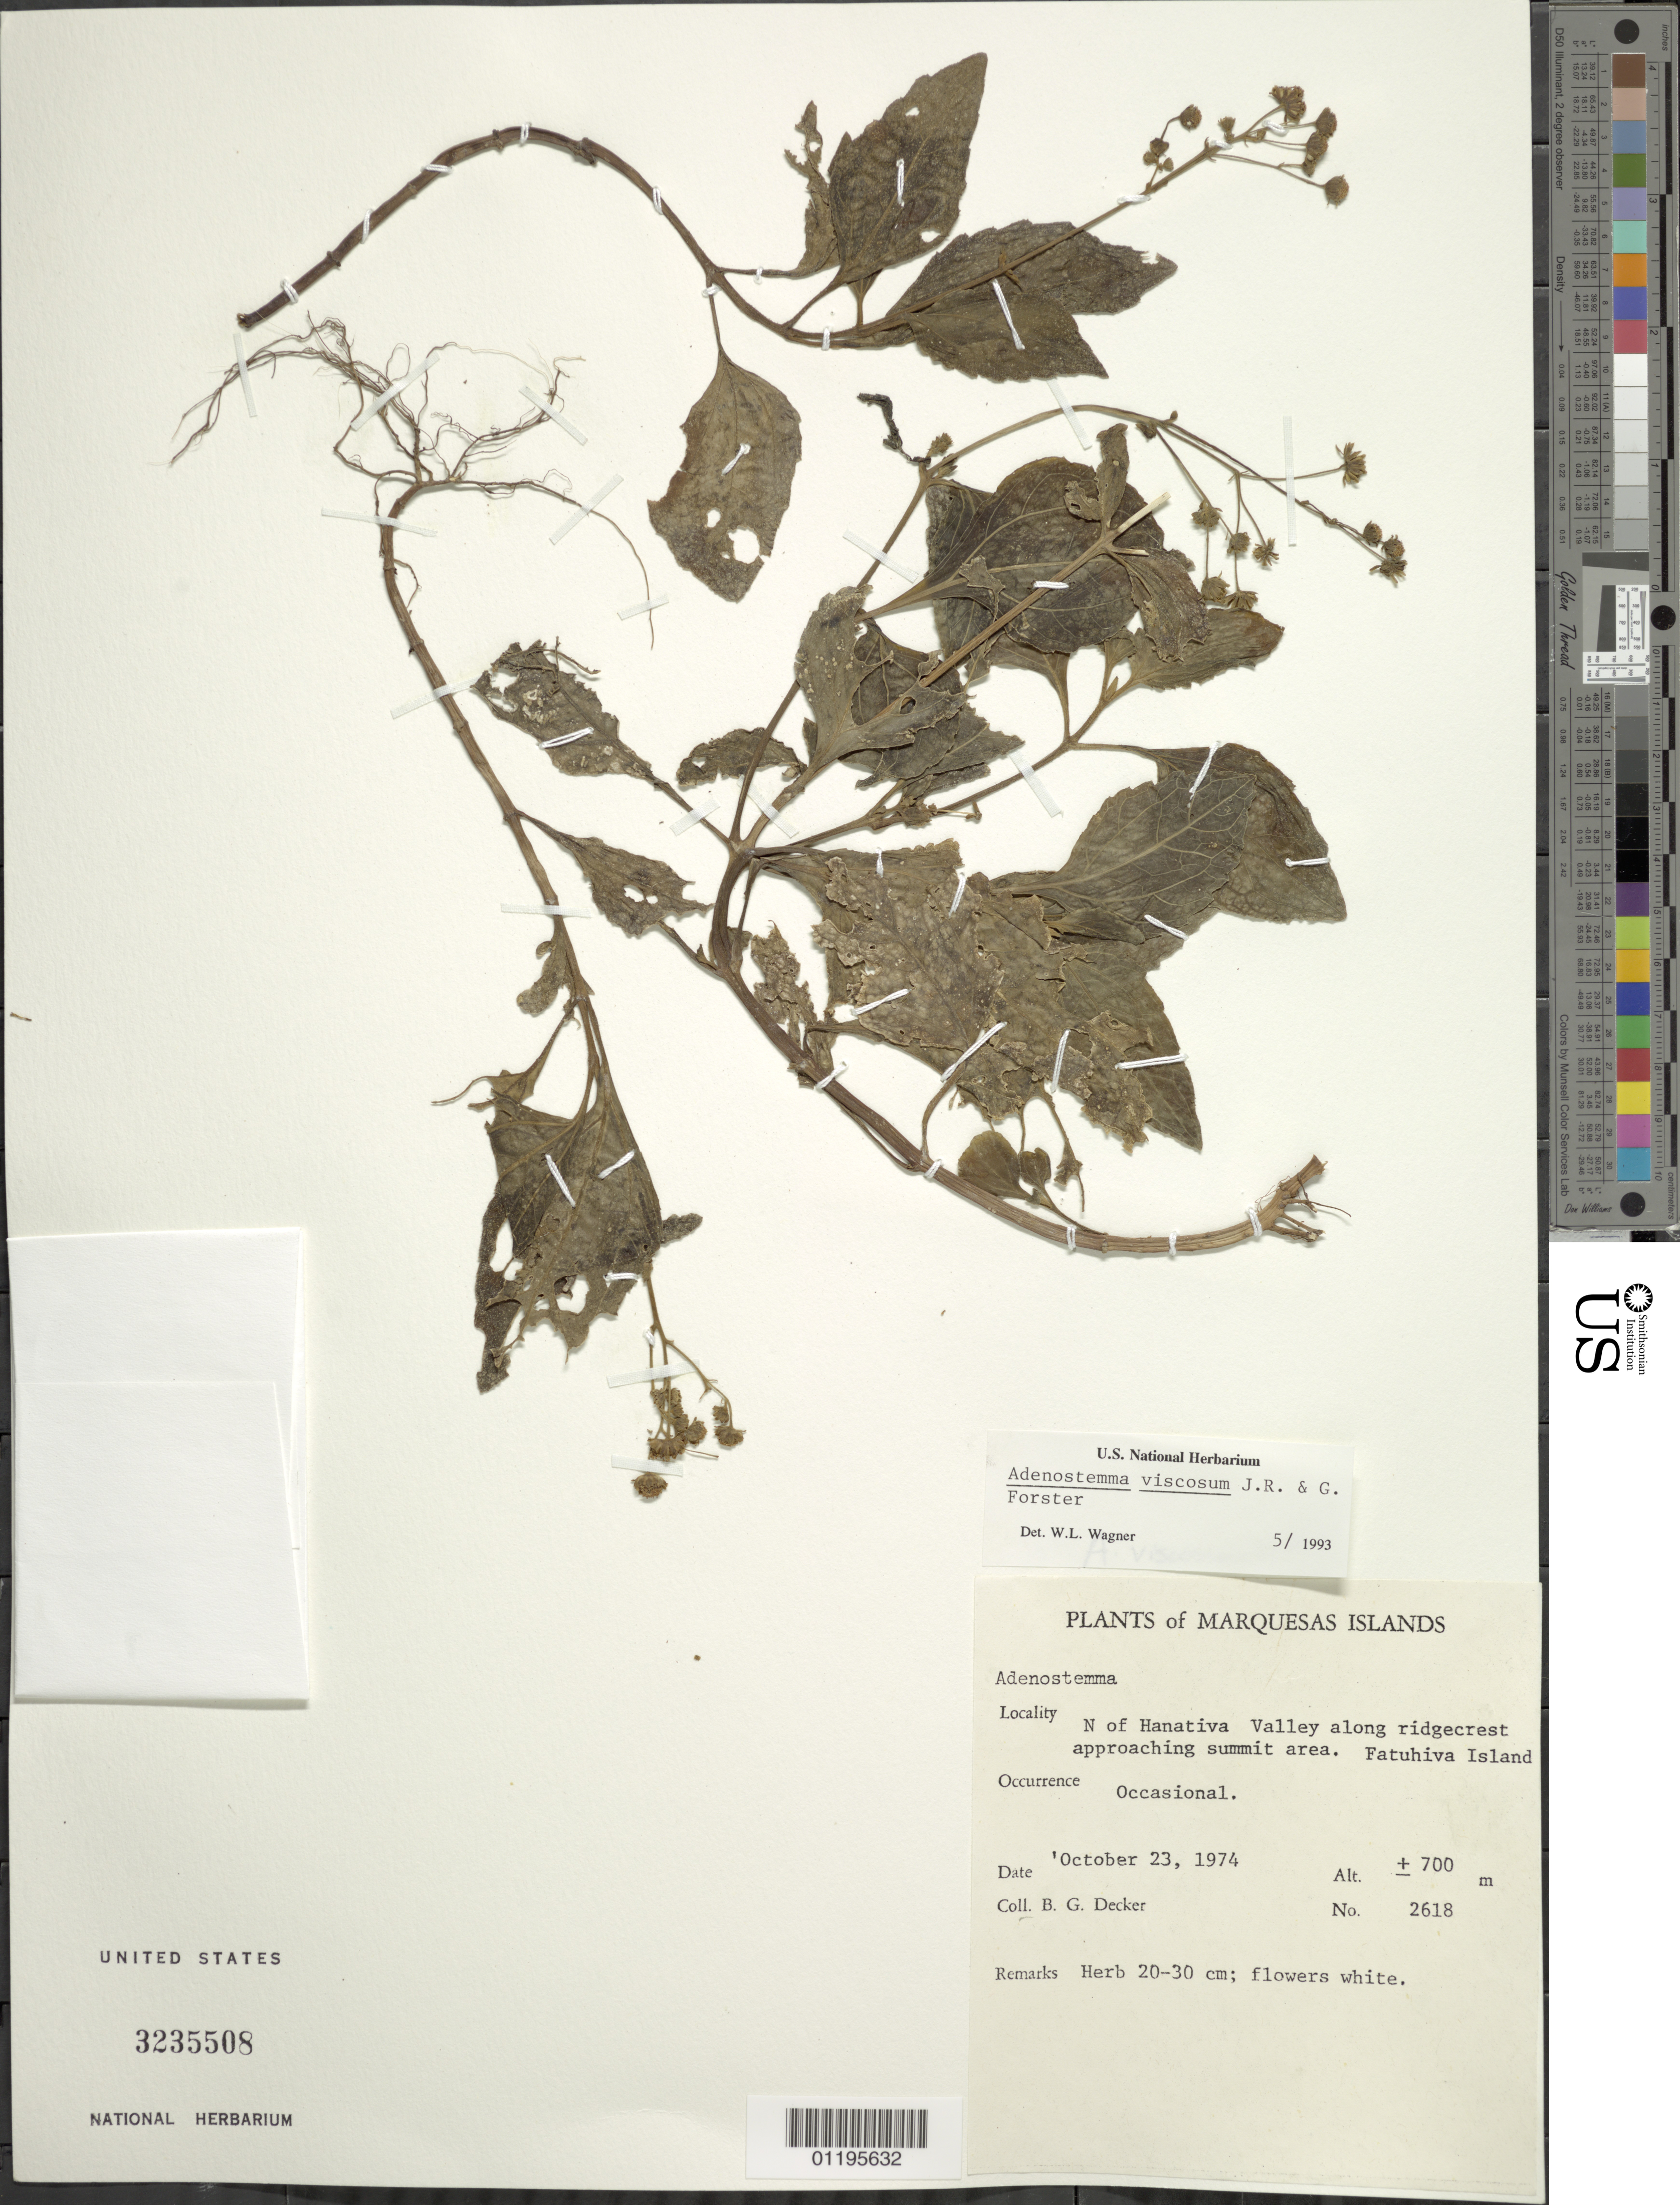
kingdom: Plantae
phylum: Tracheophyta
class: Magnoliopsida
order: Asterales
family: Asteraceae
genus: Adenostemma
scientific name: Adenostemma viscosum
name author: J.R. Forst. & G. Forst.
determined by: Wagner, W. L., (BOT), Smithsonian Institution - National Museum of Natural History (UNITED STATES)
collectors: B. G. Decker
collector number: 2618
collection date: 1974-10-23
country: French Polynesia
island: Fatu Hiva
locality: N of Hanativa Valley along ridgecrest approaching summit area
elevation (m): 700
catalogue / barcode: US 3235508